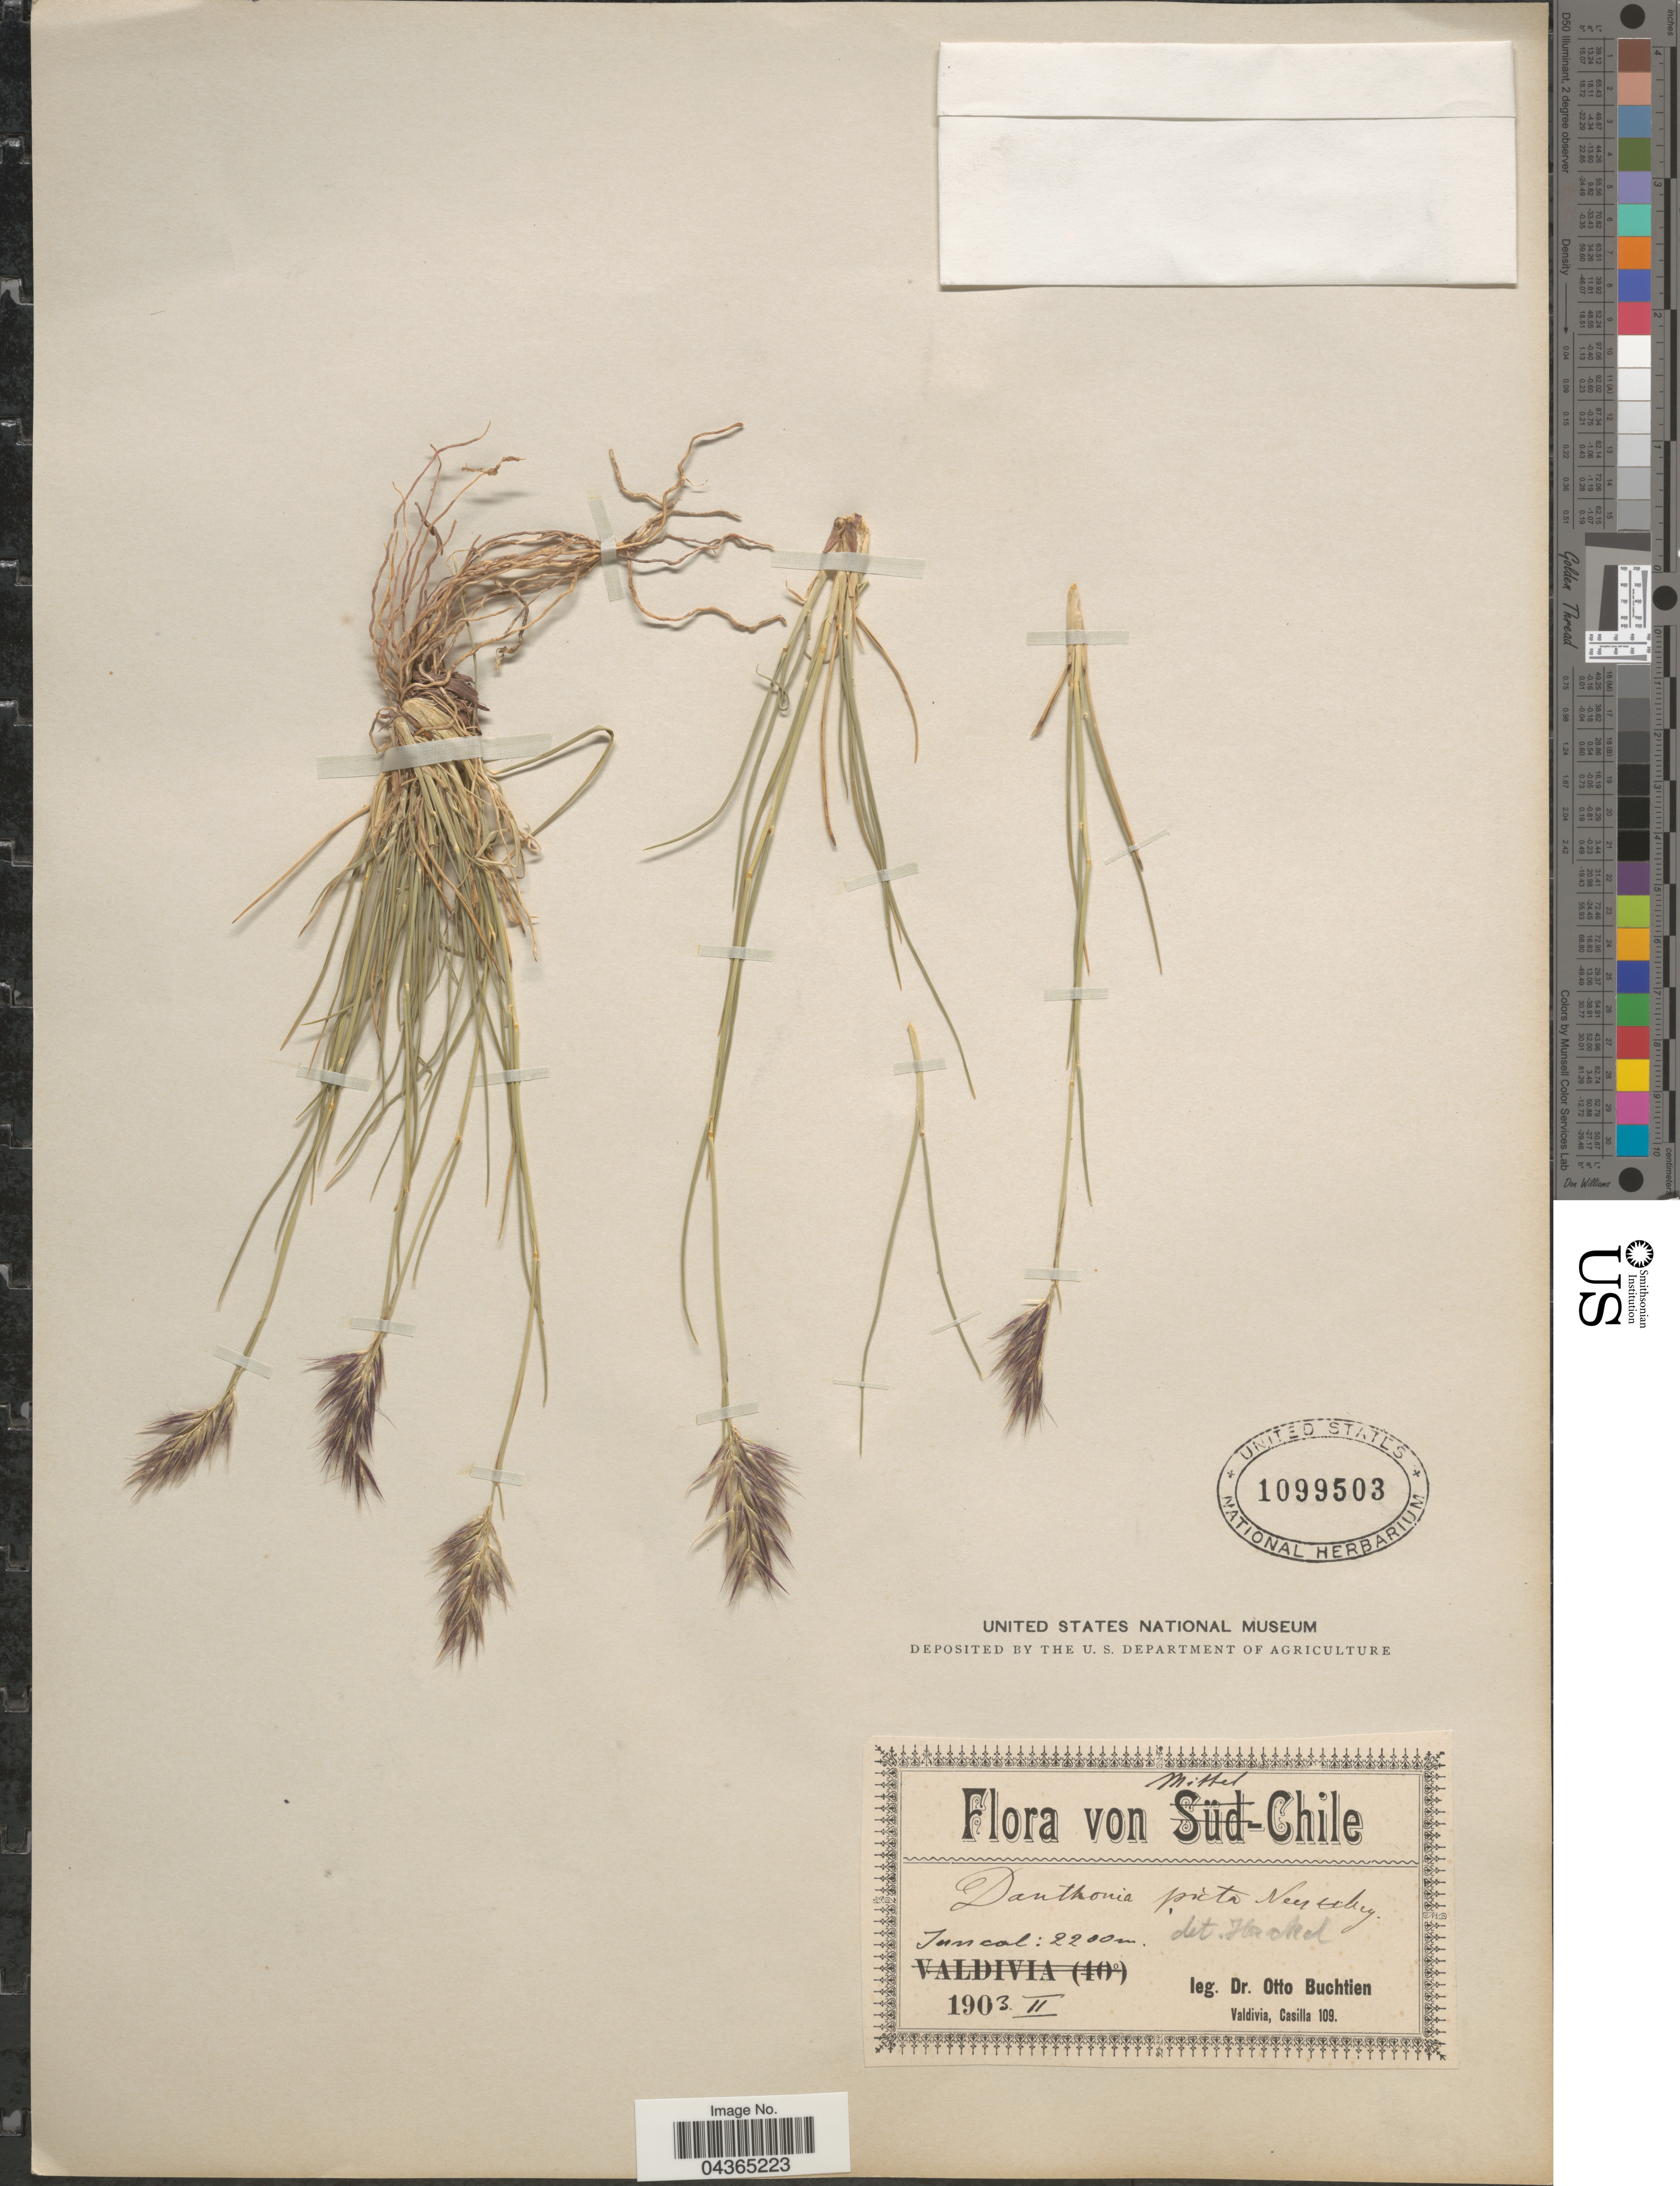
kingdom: Plantae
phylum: Tracheophyta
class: Liliopsida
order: Poales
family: Poaceae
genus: Rytidosperma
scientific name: Rytidosperma pictum var. pictum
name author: (Nees & Meyen) Nicora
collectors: O. Buchtien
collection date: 1903-02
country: Chile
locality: Mittel-Chile. Juncal.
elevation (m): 2200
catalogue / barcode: US 1099503